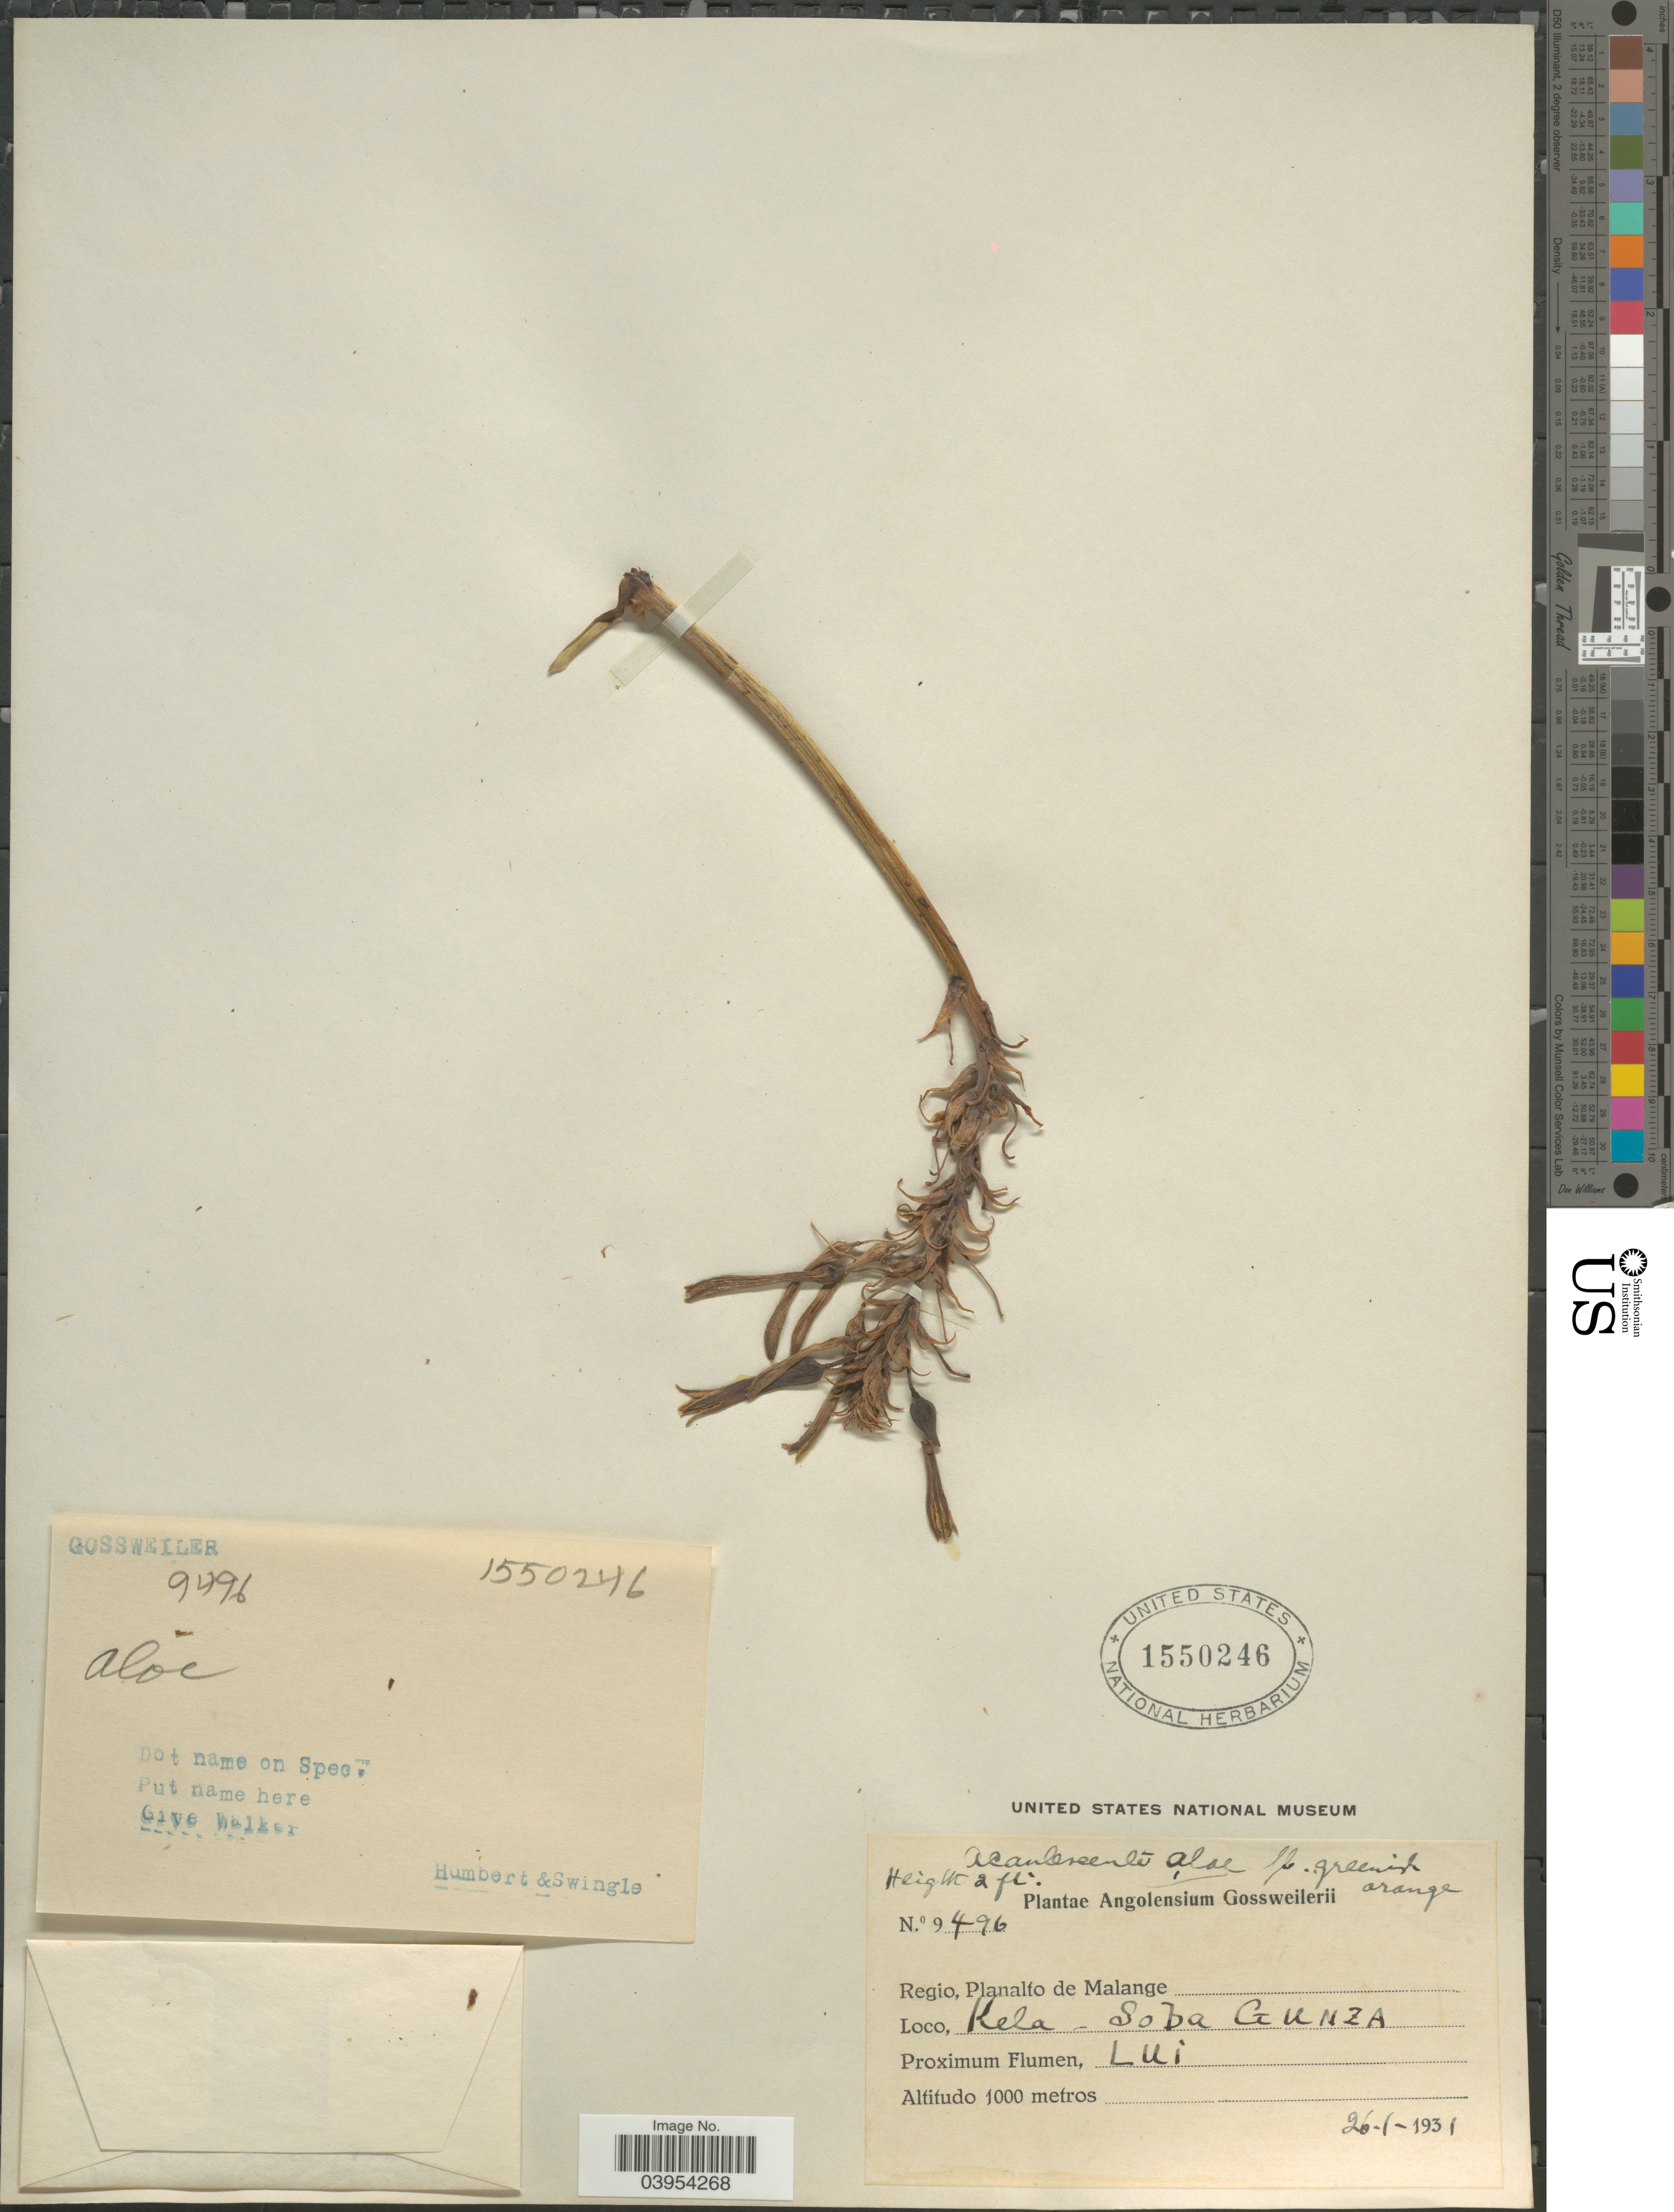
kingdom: Plantae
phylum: Tracheophyta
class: Liliopsida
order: Asparagales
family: Asphodelaceae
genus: Aloe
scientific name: Aloe sp.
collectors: -. Gossweiler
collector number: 9496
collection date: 1931-01-26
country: Angola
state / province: Malange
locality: Regio, Planalto de Malange. Kela- Soba Gunza. Proximum Flumen, Lui.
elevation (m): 1000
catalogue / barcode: US 1550246